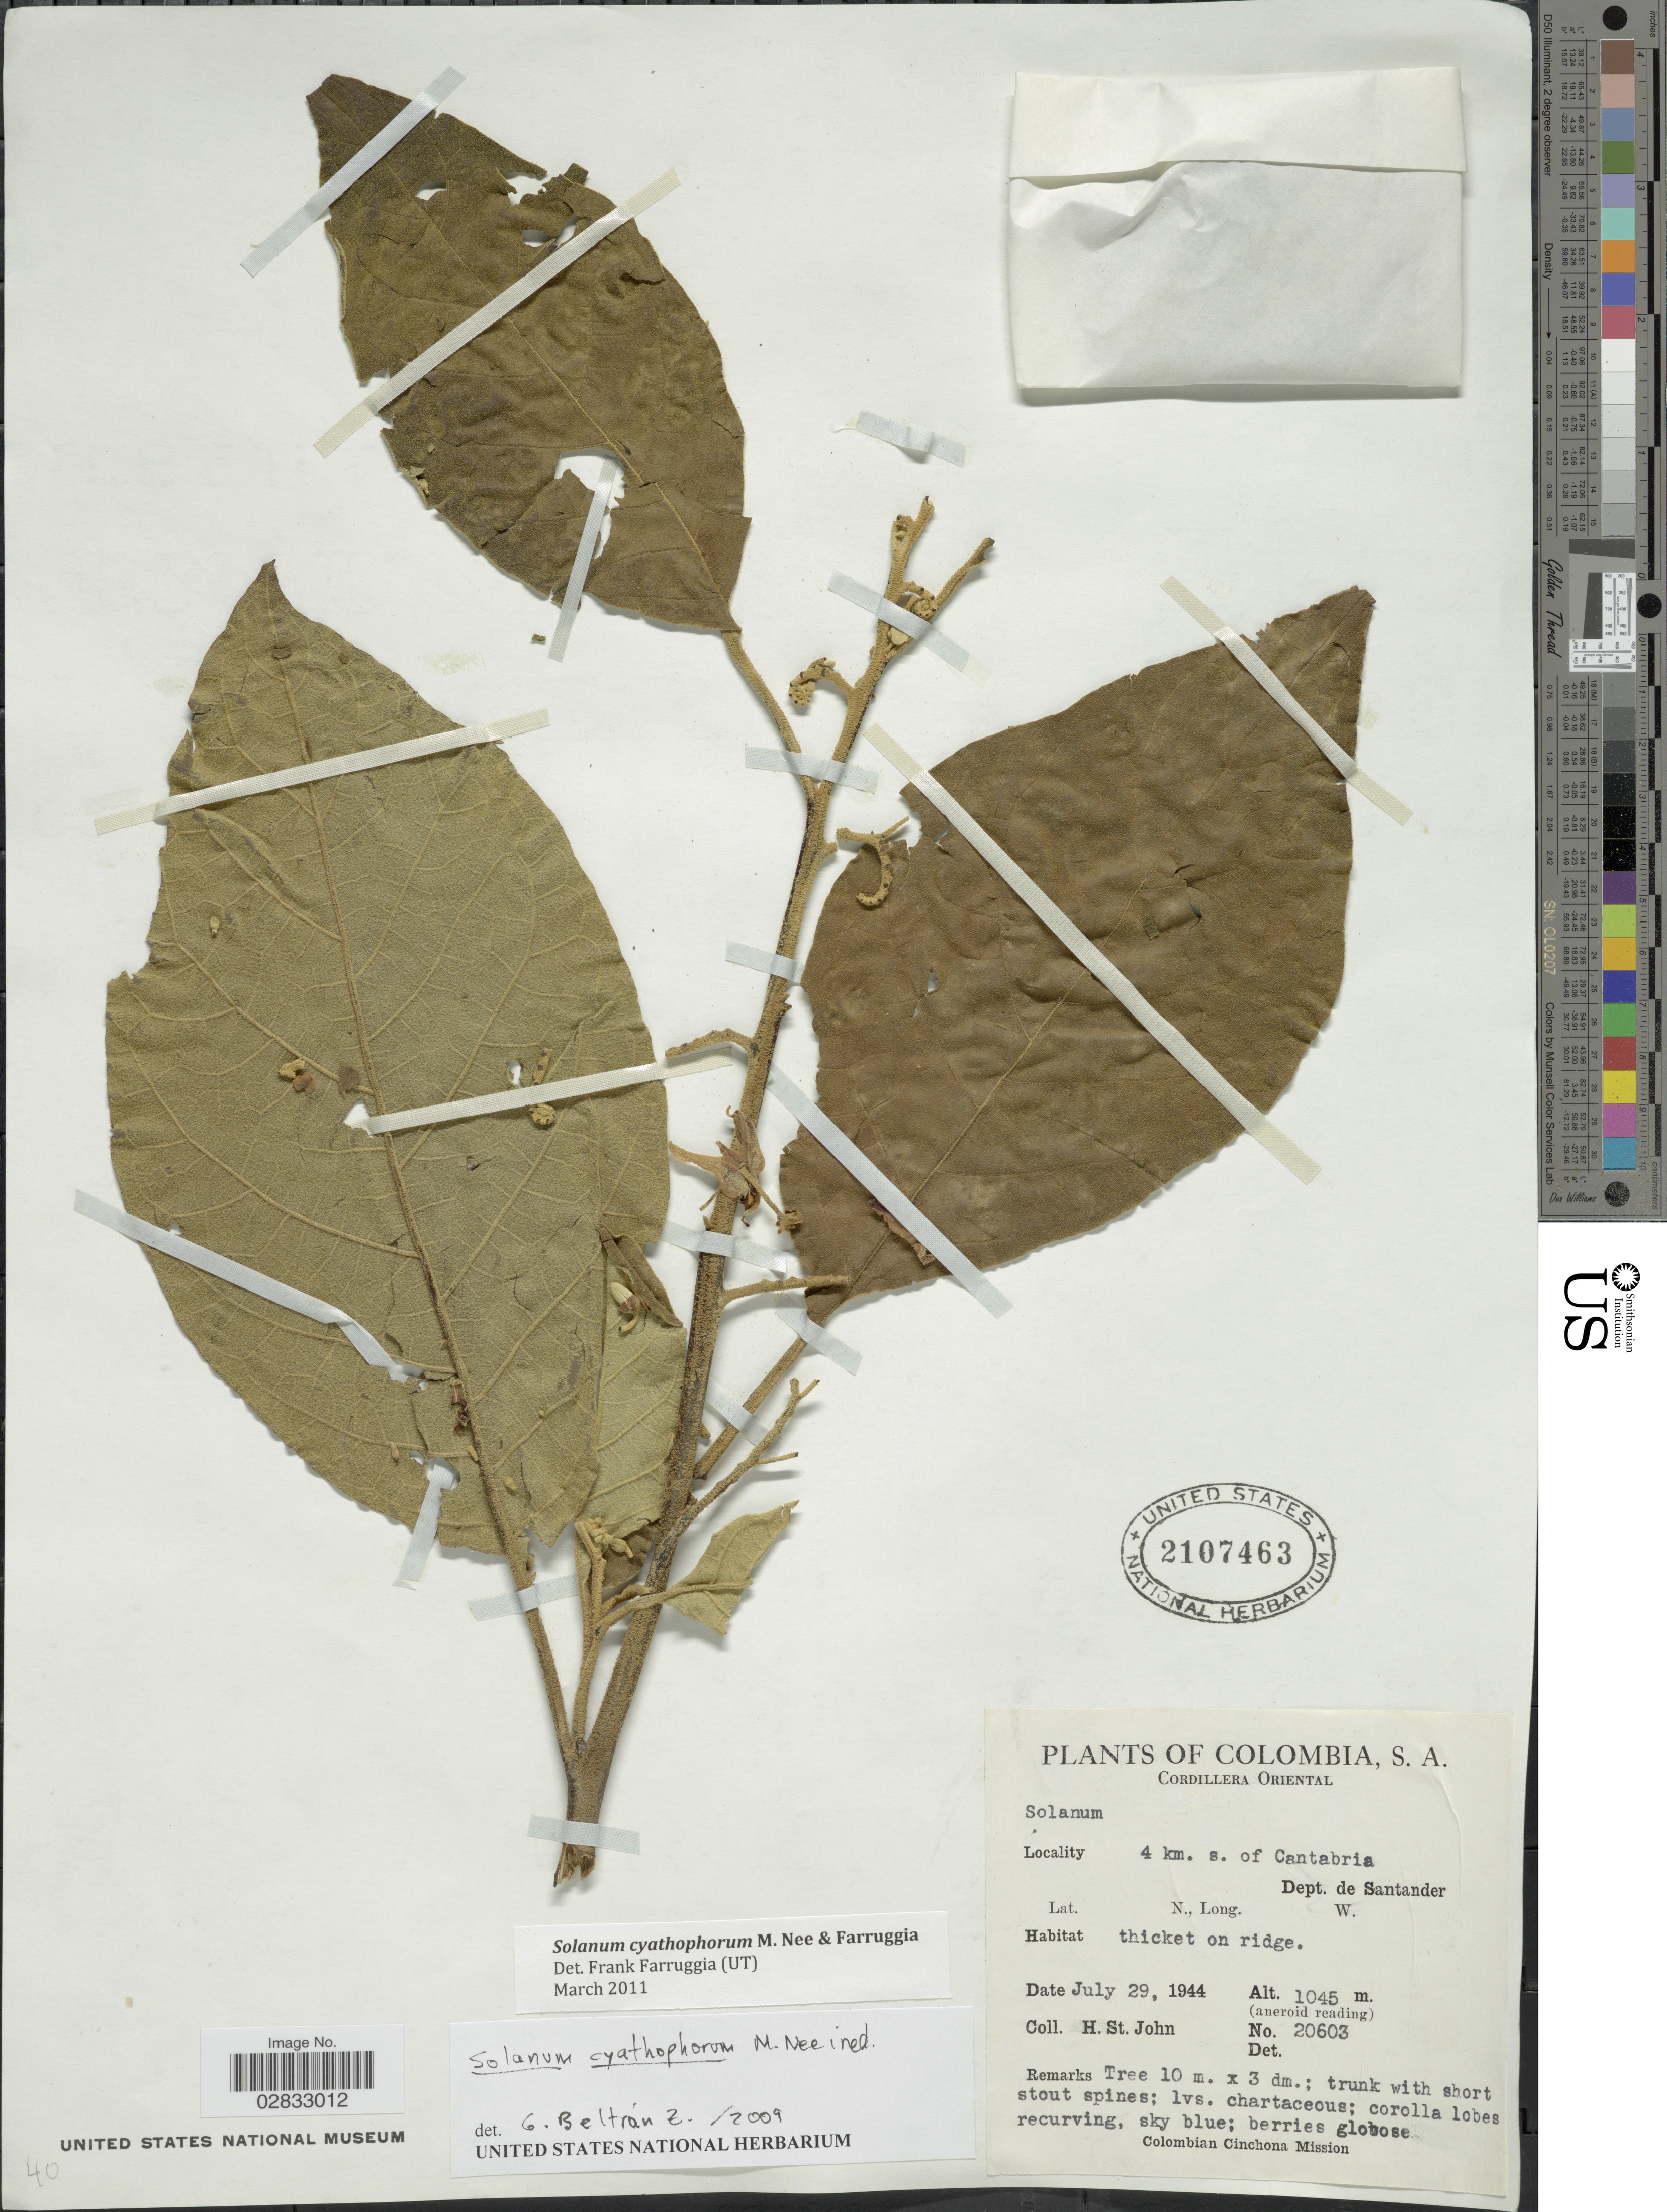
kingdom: Plantae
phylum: Tracheophyta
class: Magnoliopsida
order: Solanales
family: Solanaceae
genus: Solanum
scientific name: Solanum cyathophorum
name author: M. Nee & Farruggia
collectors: H. St. John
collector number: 20603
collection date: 1944-07-29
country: Colombia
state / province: Santander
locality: Cordillera Oriental. 4 km. s. of Cantabria. Dept. de Santander.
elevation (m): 1045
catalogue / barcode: US 2107463